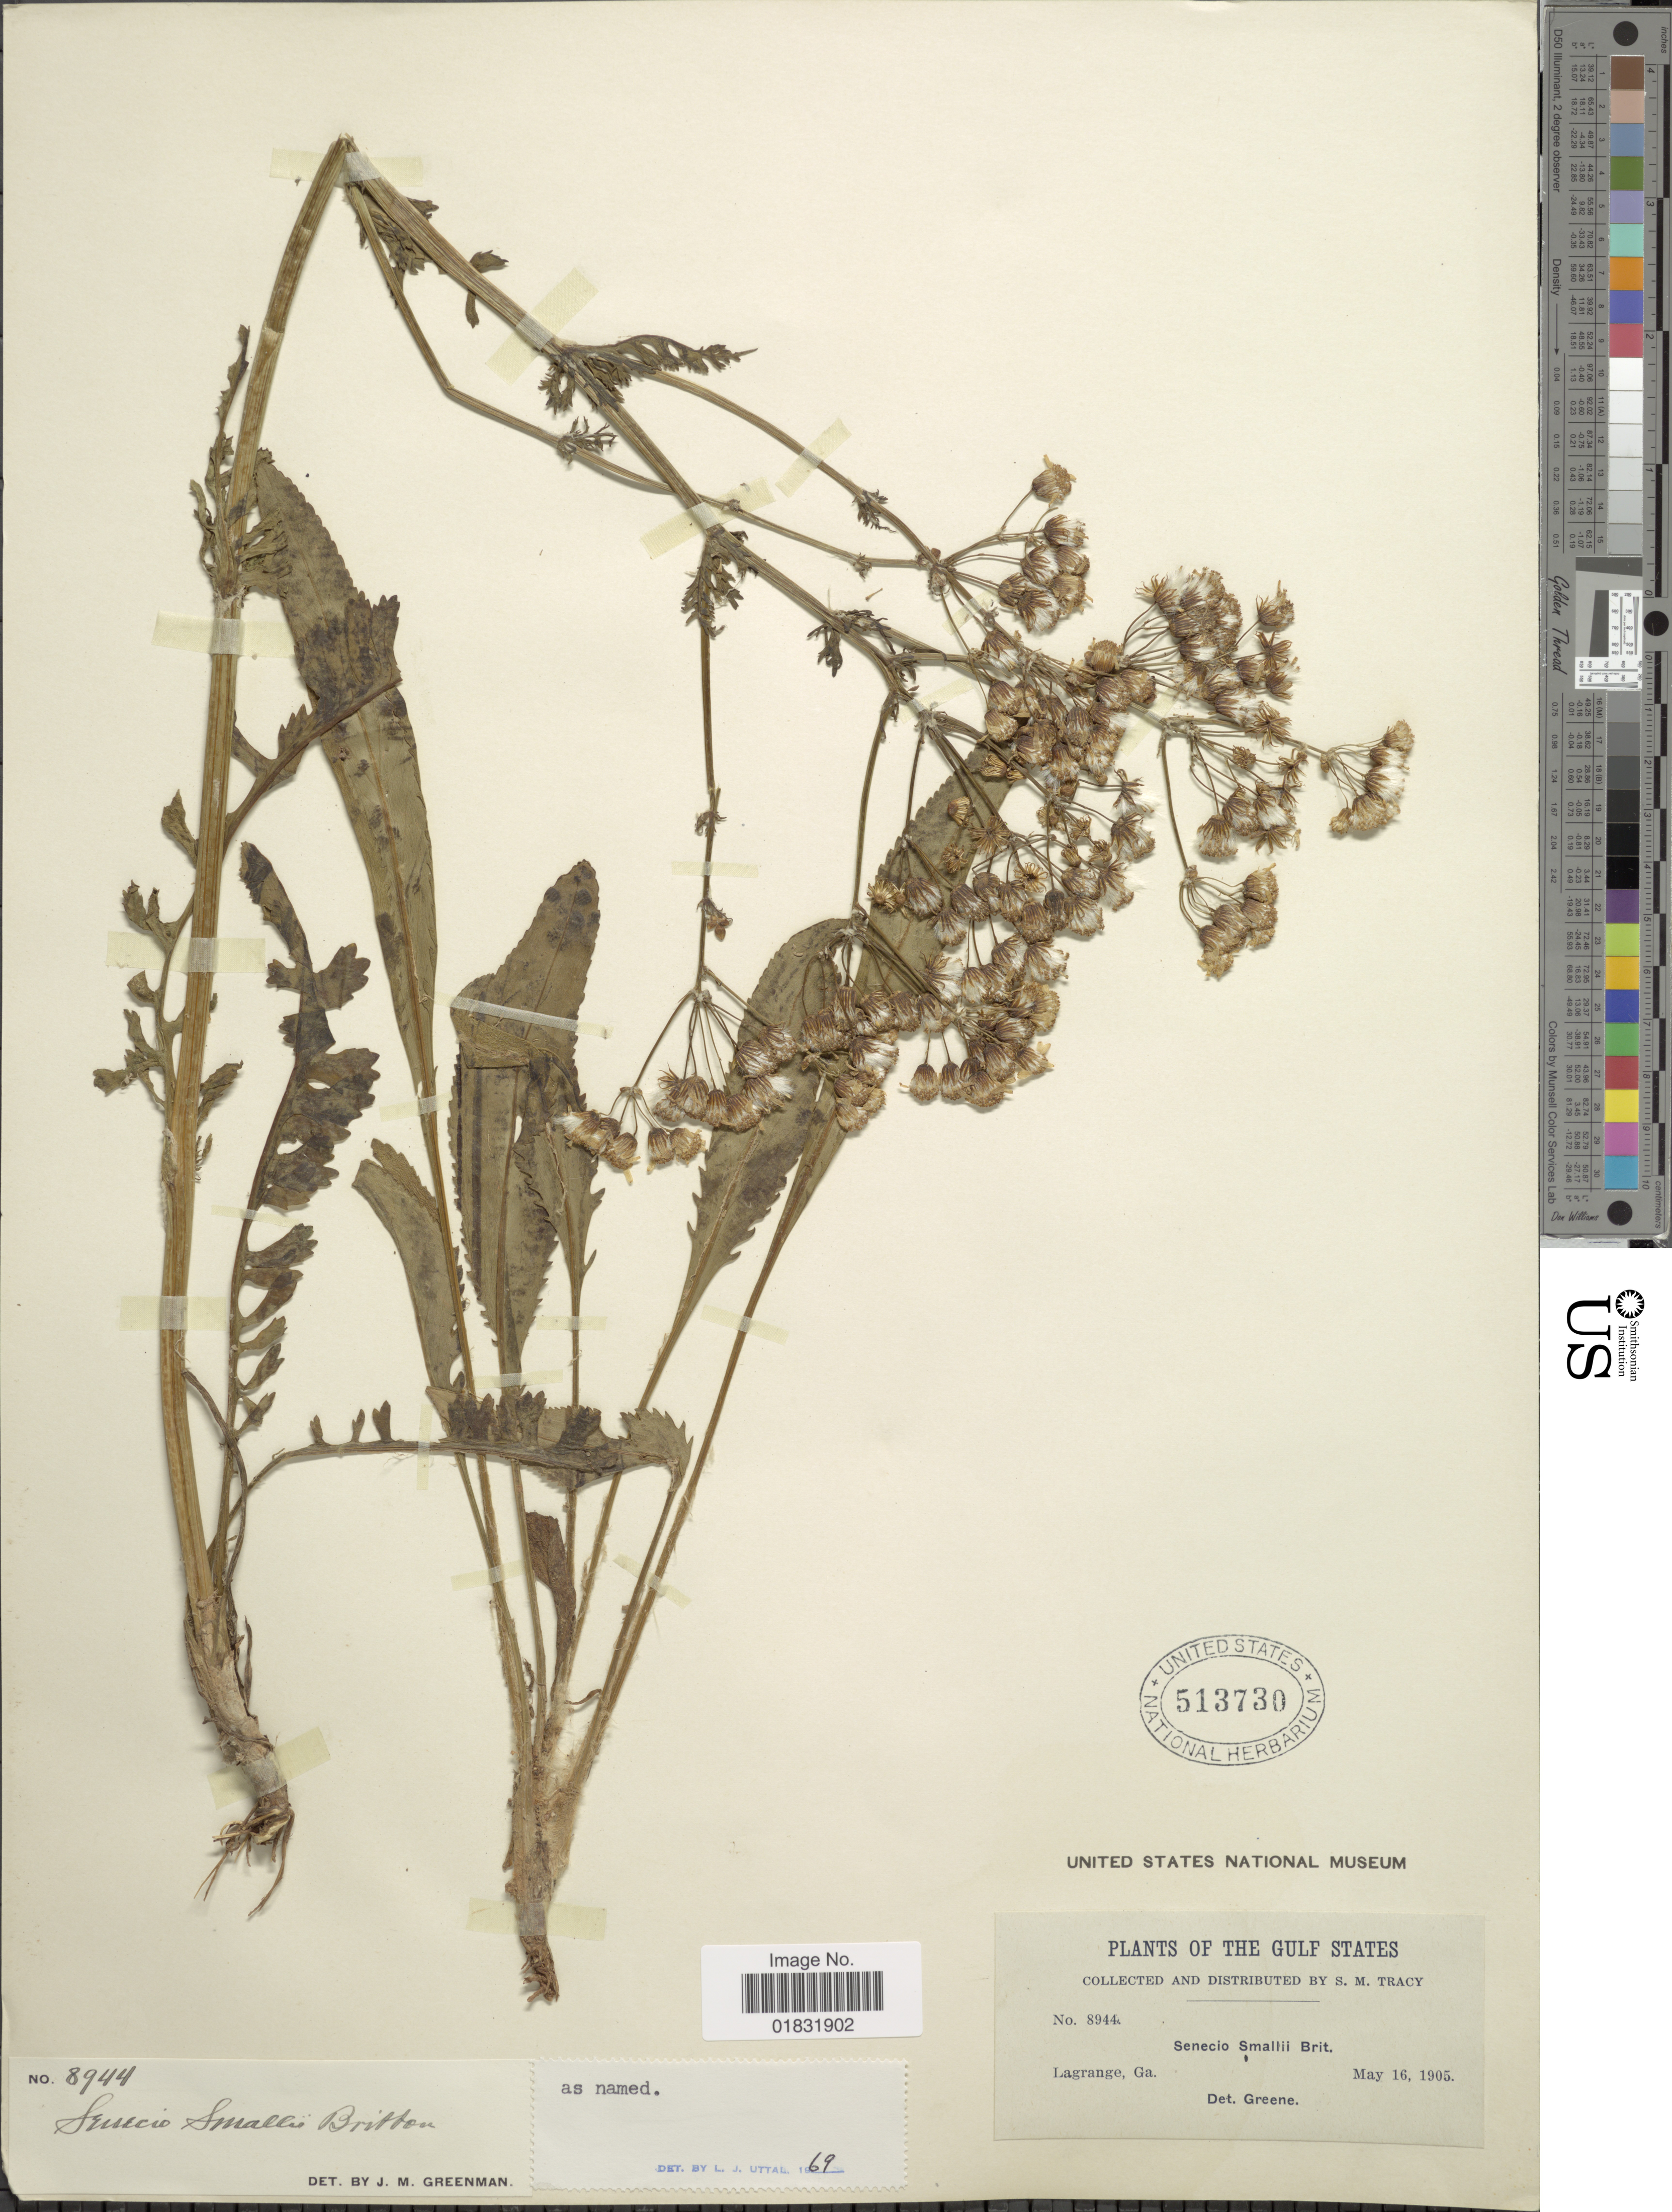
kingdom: Plantae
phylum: Tracheophyta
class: Magnoliopsida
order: Asterales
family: Asteraceae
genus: Packera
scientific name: Packera smallii Britton comb ined.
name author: Britton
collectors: S. M. Tracy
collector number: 8944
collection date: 1905-05-16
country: United States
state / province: Georgia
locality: The Gulf States, Lagrange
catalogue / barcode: US 513730